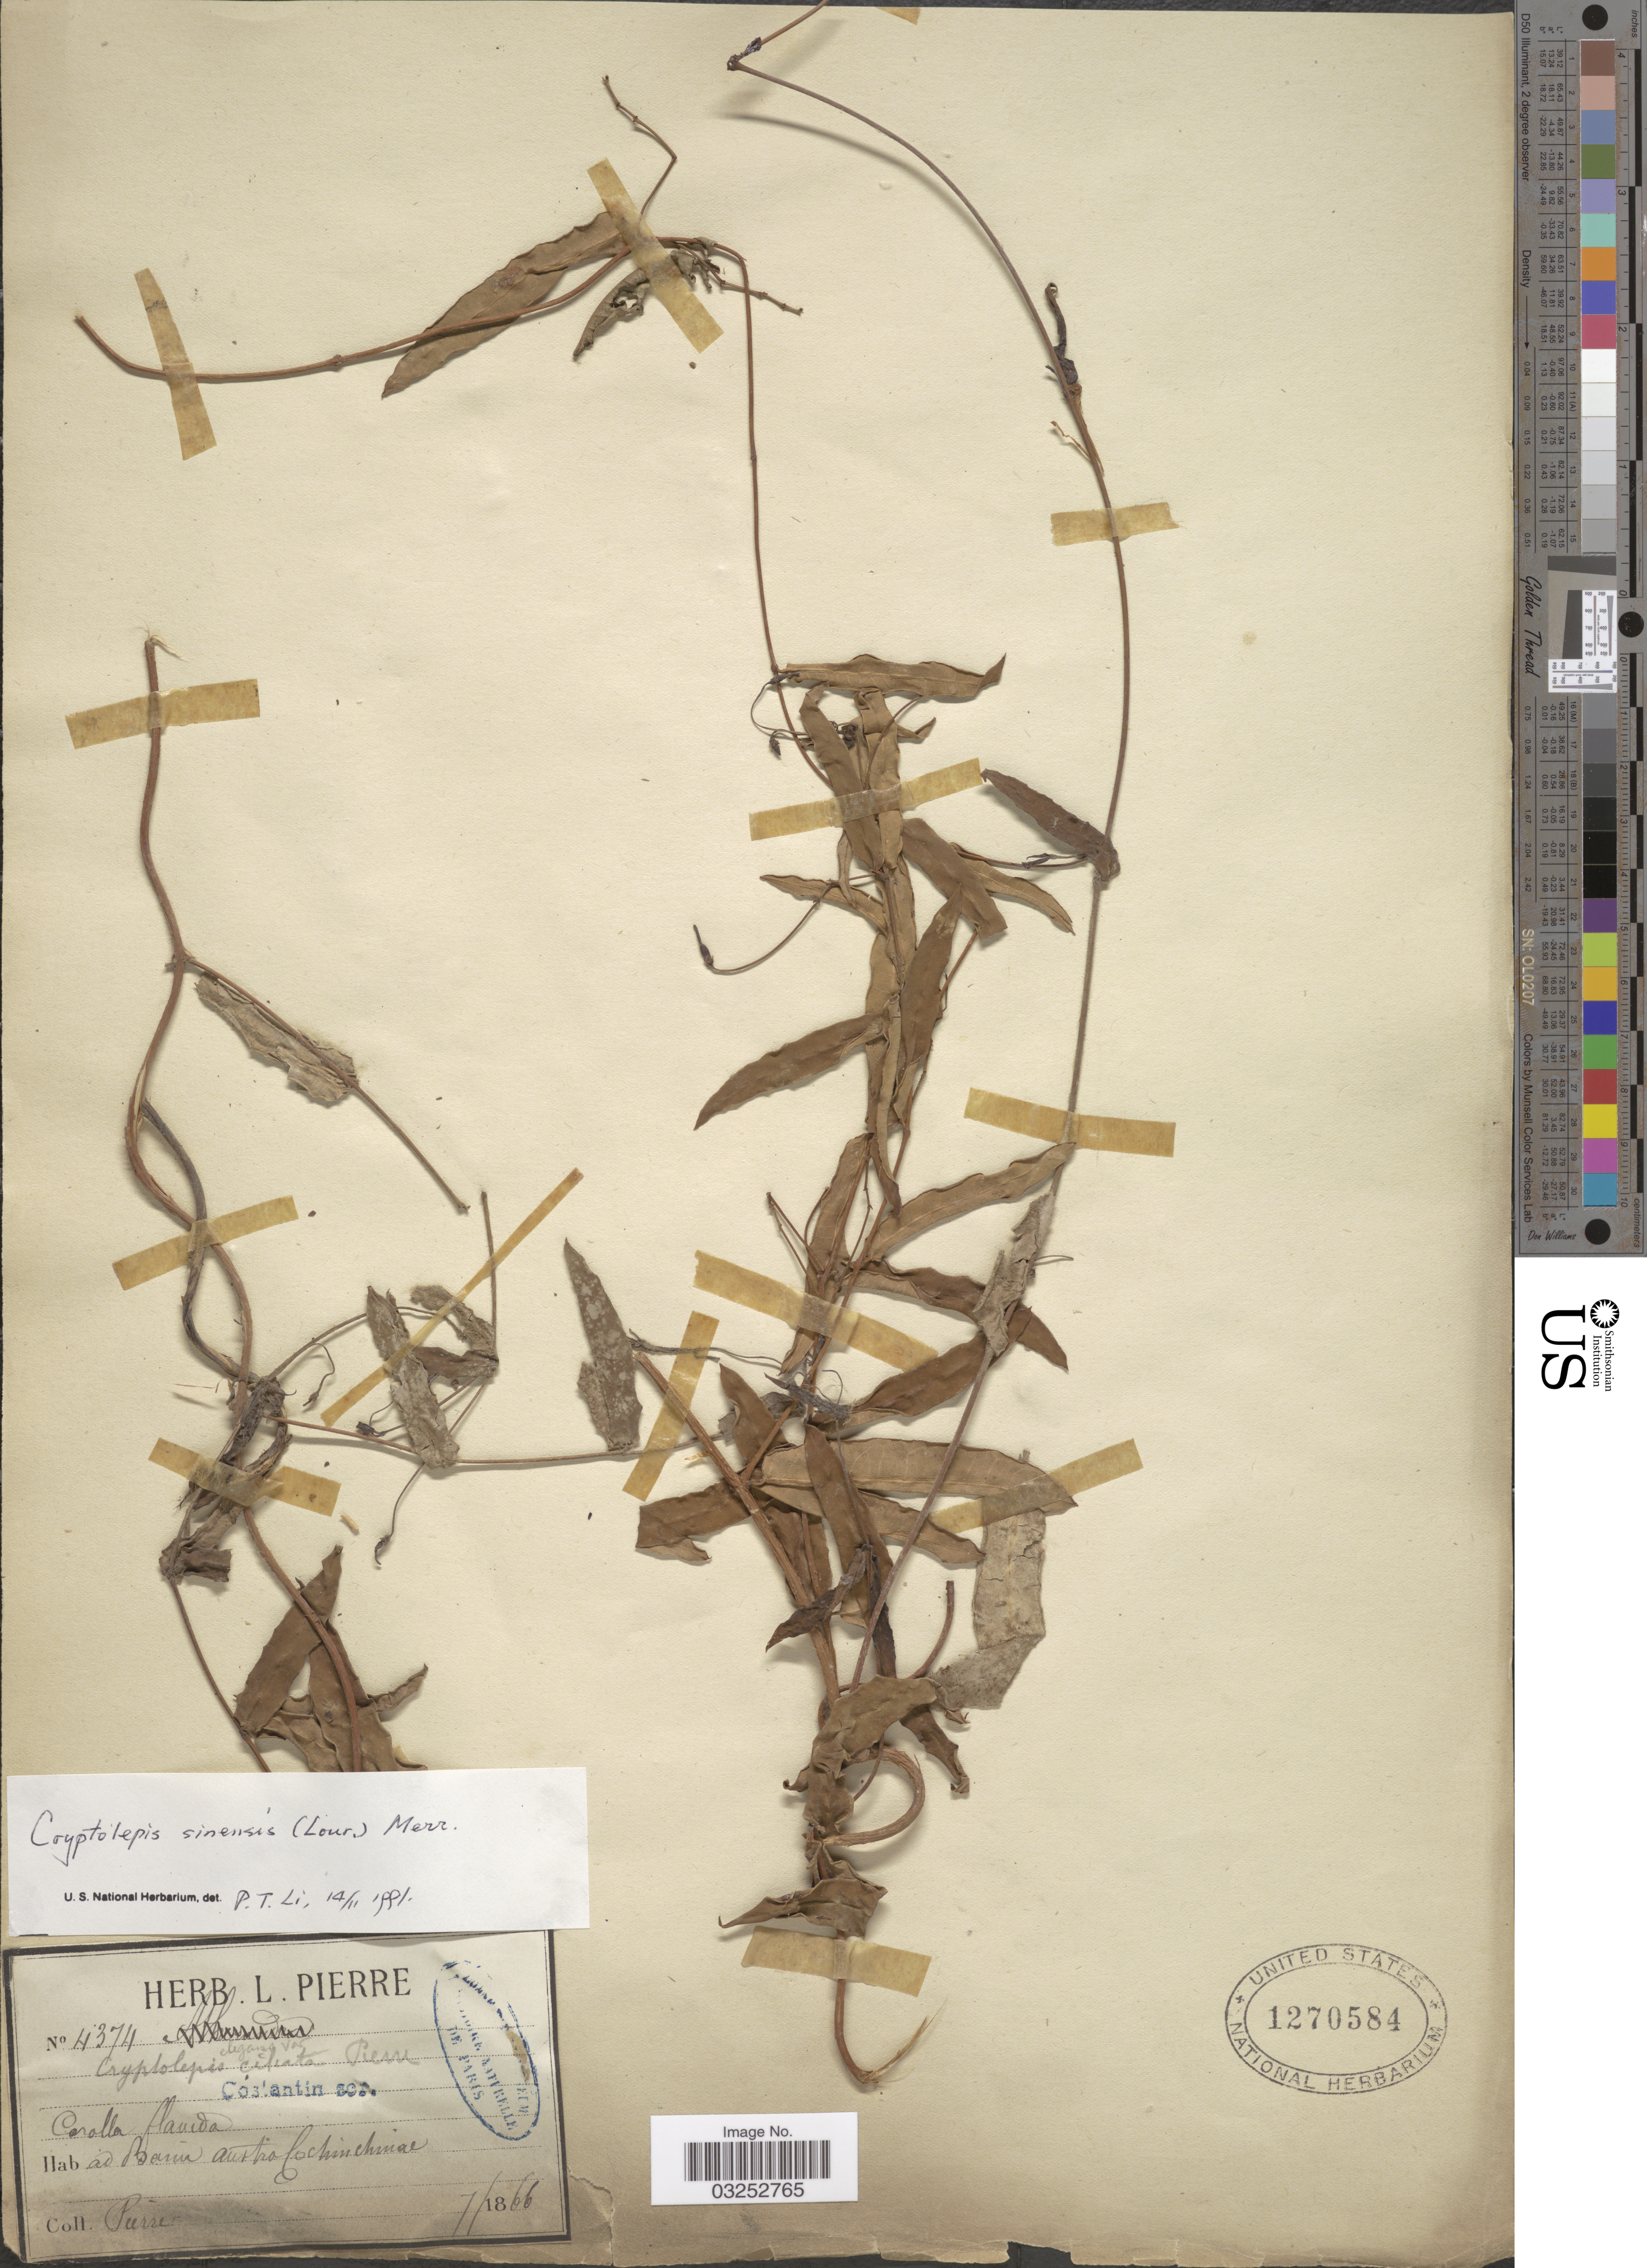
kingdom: Plantae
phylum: Tracheophyta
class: Magnoliopsida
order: Gentianales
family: Apocynaceae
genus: Cryptolepis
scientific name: Cryptolepis sinensis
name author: Merr.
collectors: L. Pierre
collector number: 4374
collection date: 1866-07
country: Vietnam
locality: Ad Baria austro Cochinchinae.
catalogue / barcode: US 1270584